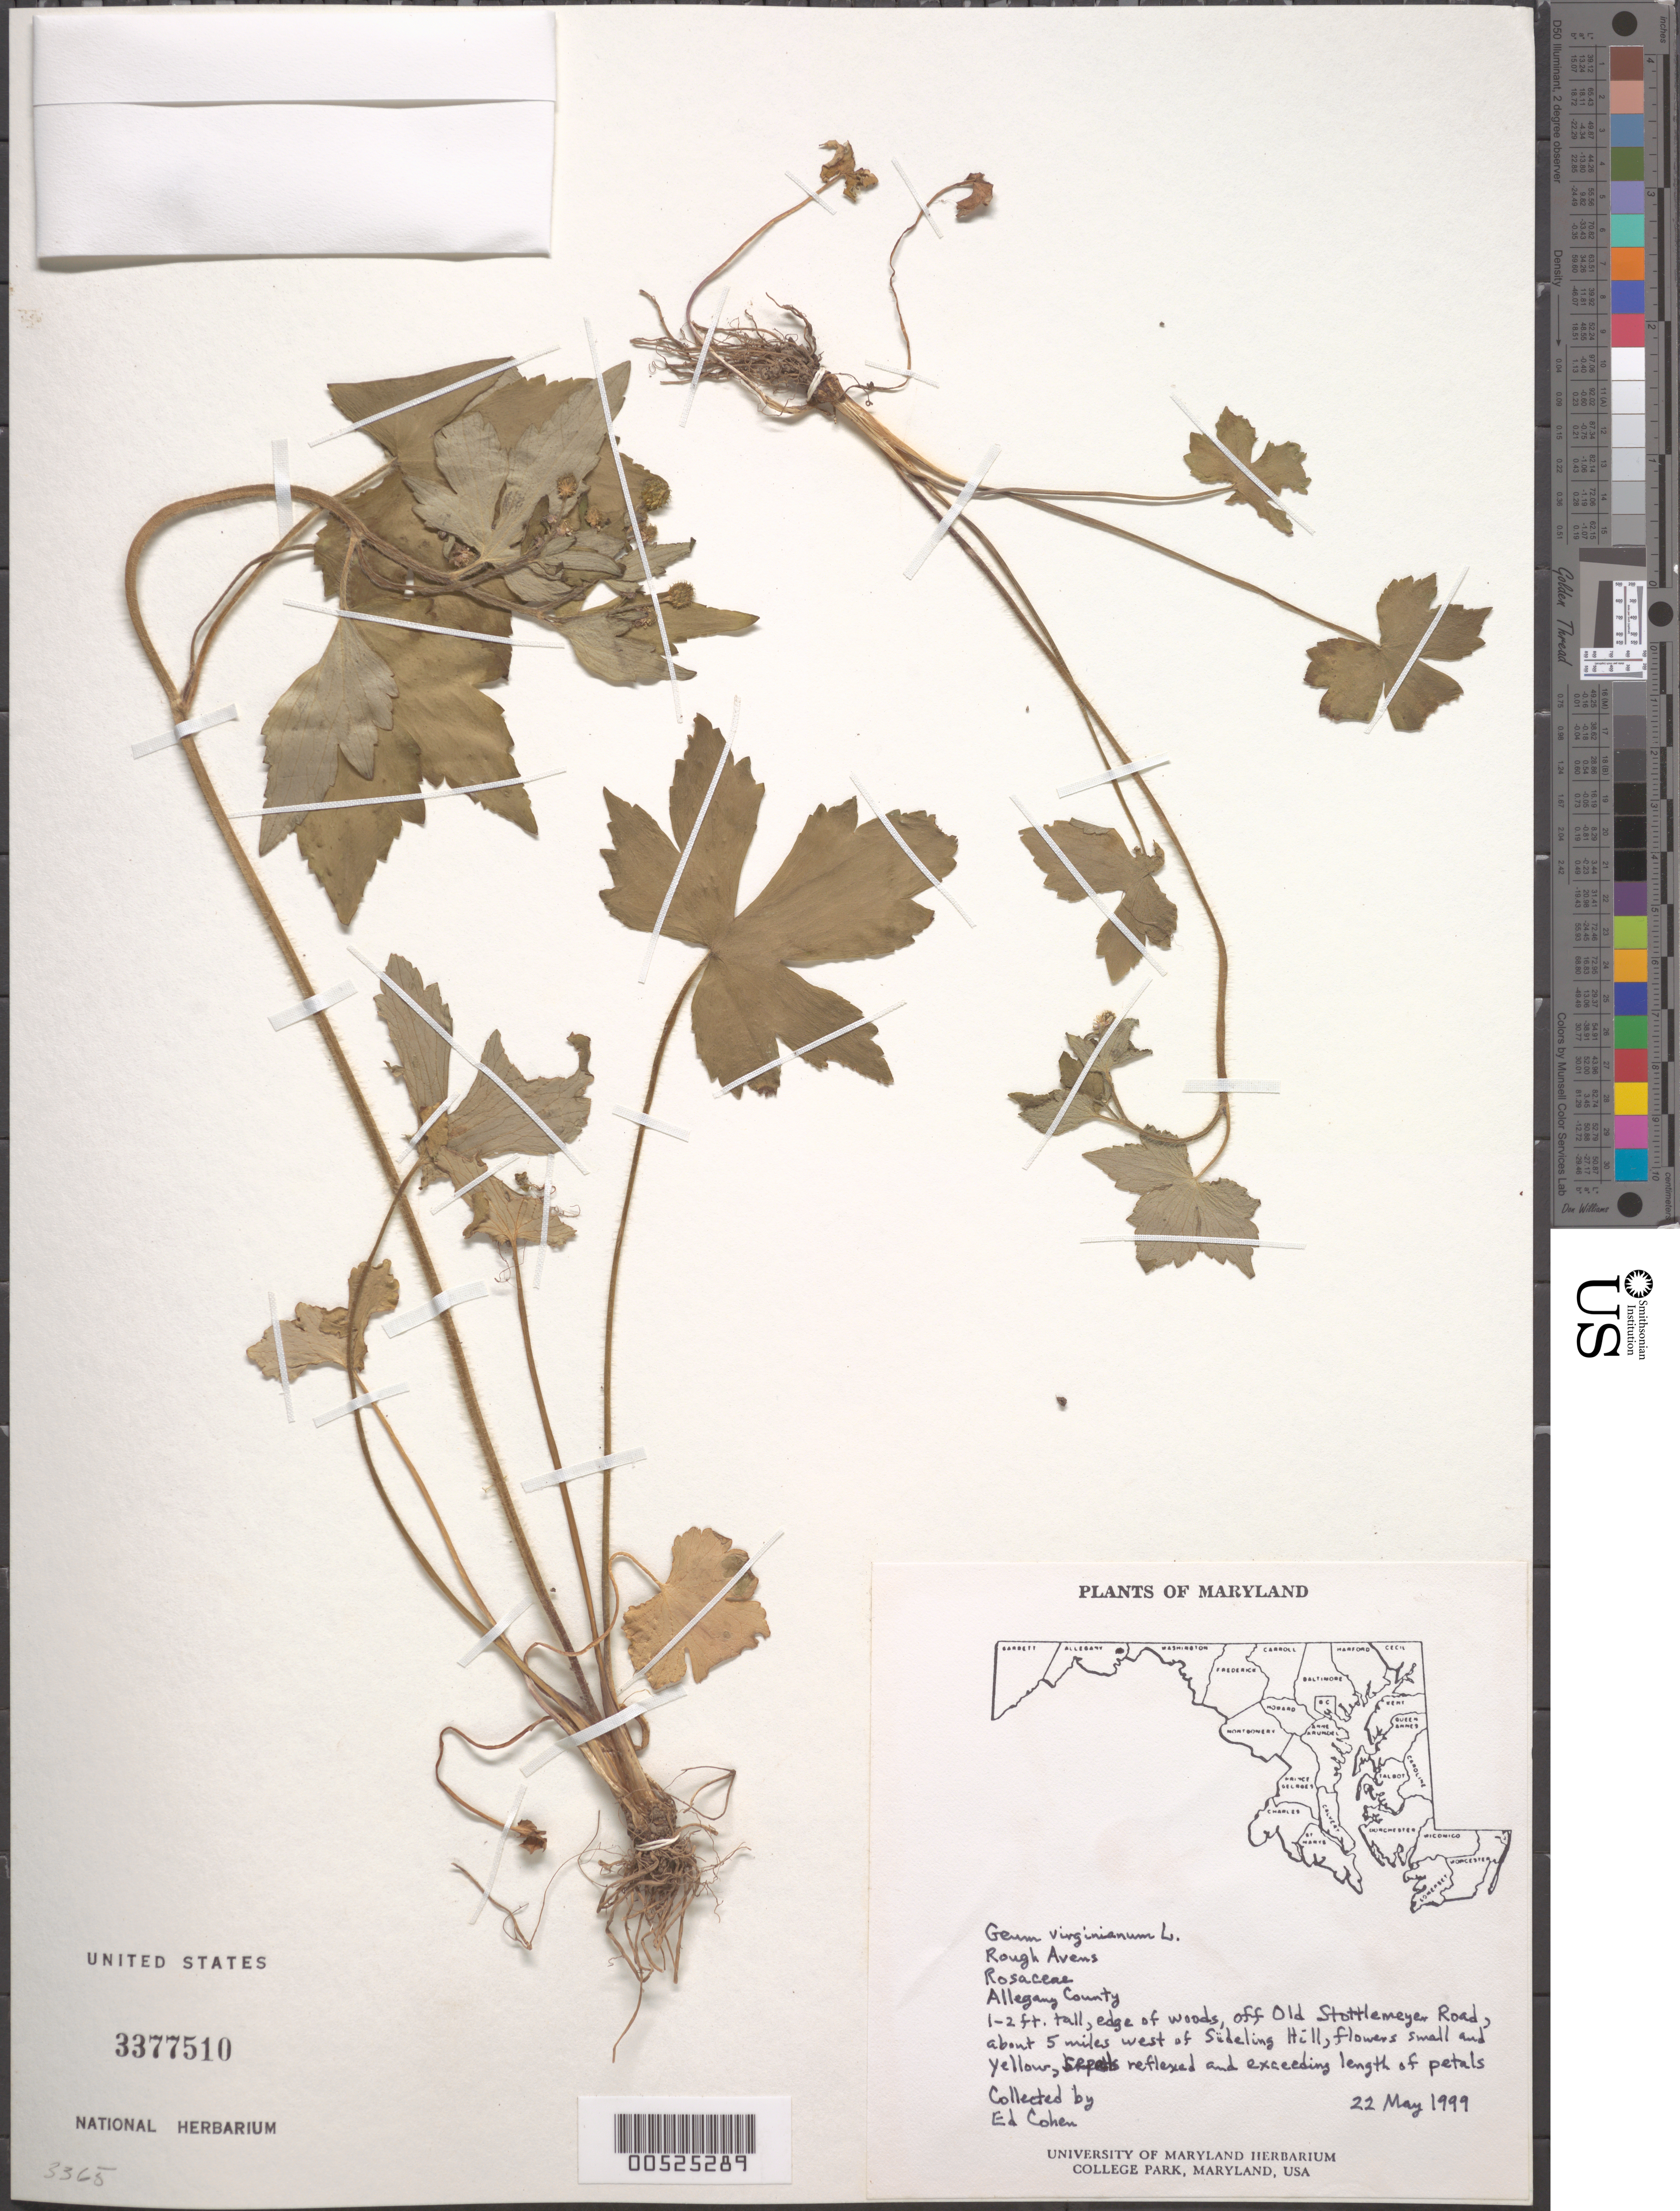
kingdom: Plantae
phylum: Tracheophyta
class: Magnoliopsida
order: Rosales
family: Rosaceae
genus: Geum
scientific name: Geum virginianum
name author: L.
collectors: E. Cohen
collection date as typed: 22 May 1999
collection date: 1999-05-22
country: United States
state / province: Maryland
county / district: Allegany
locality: About 15 miles west of hancock near sideling hill (about 5 miles west of it), off stottlemeyer road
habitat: Edge of woods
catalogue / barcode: US 3377510